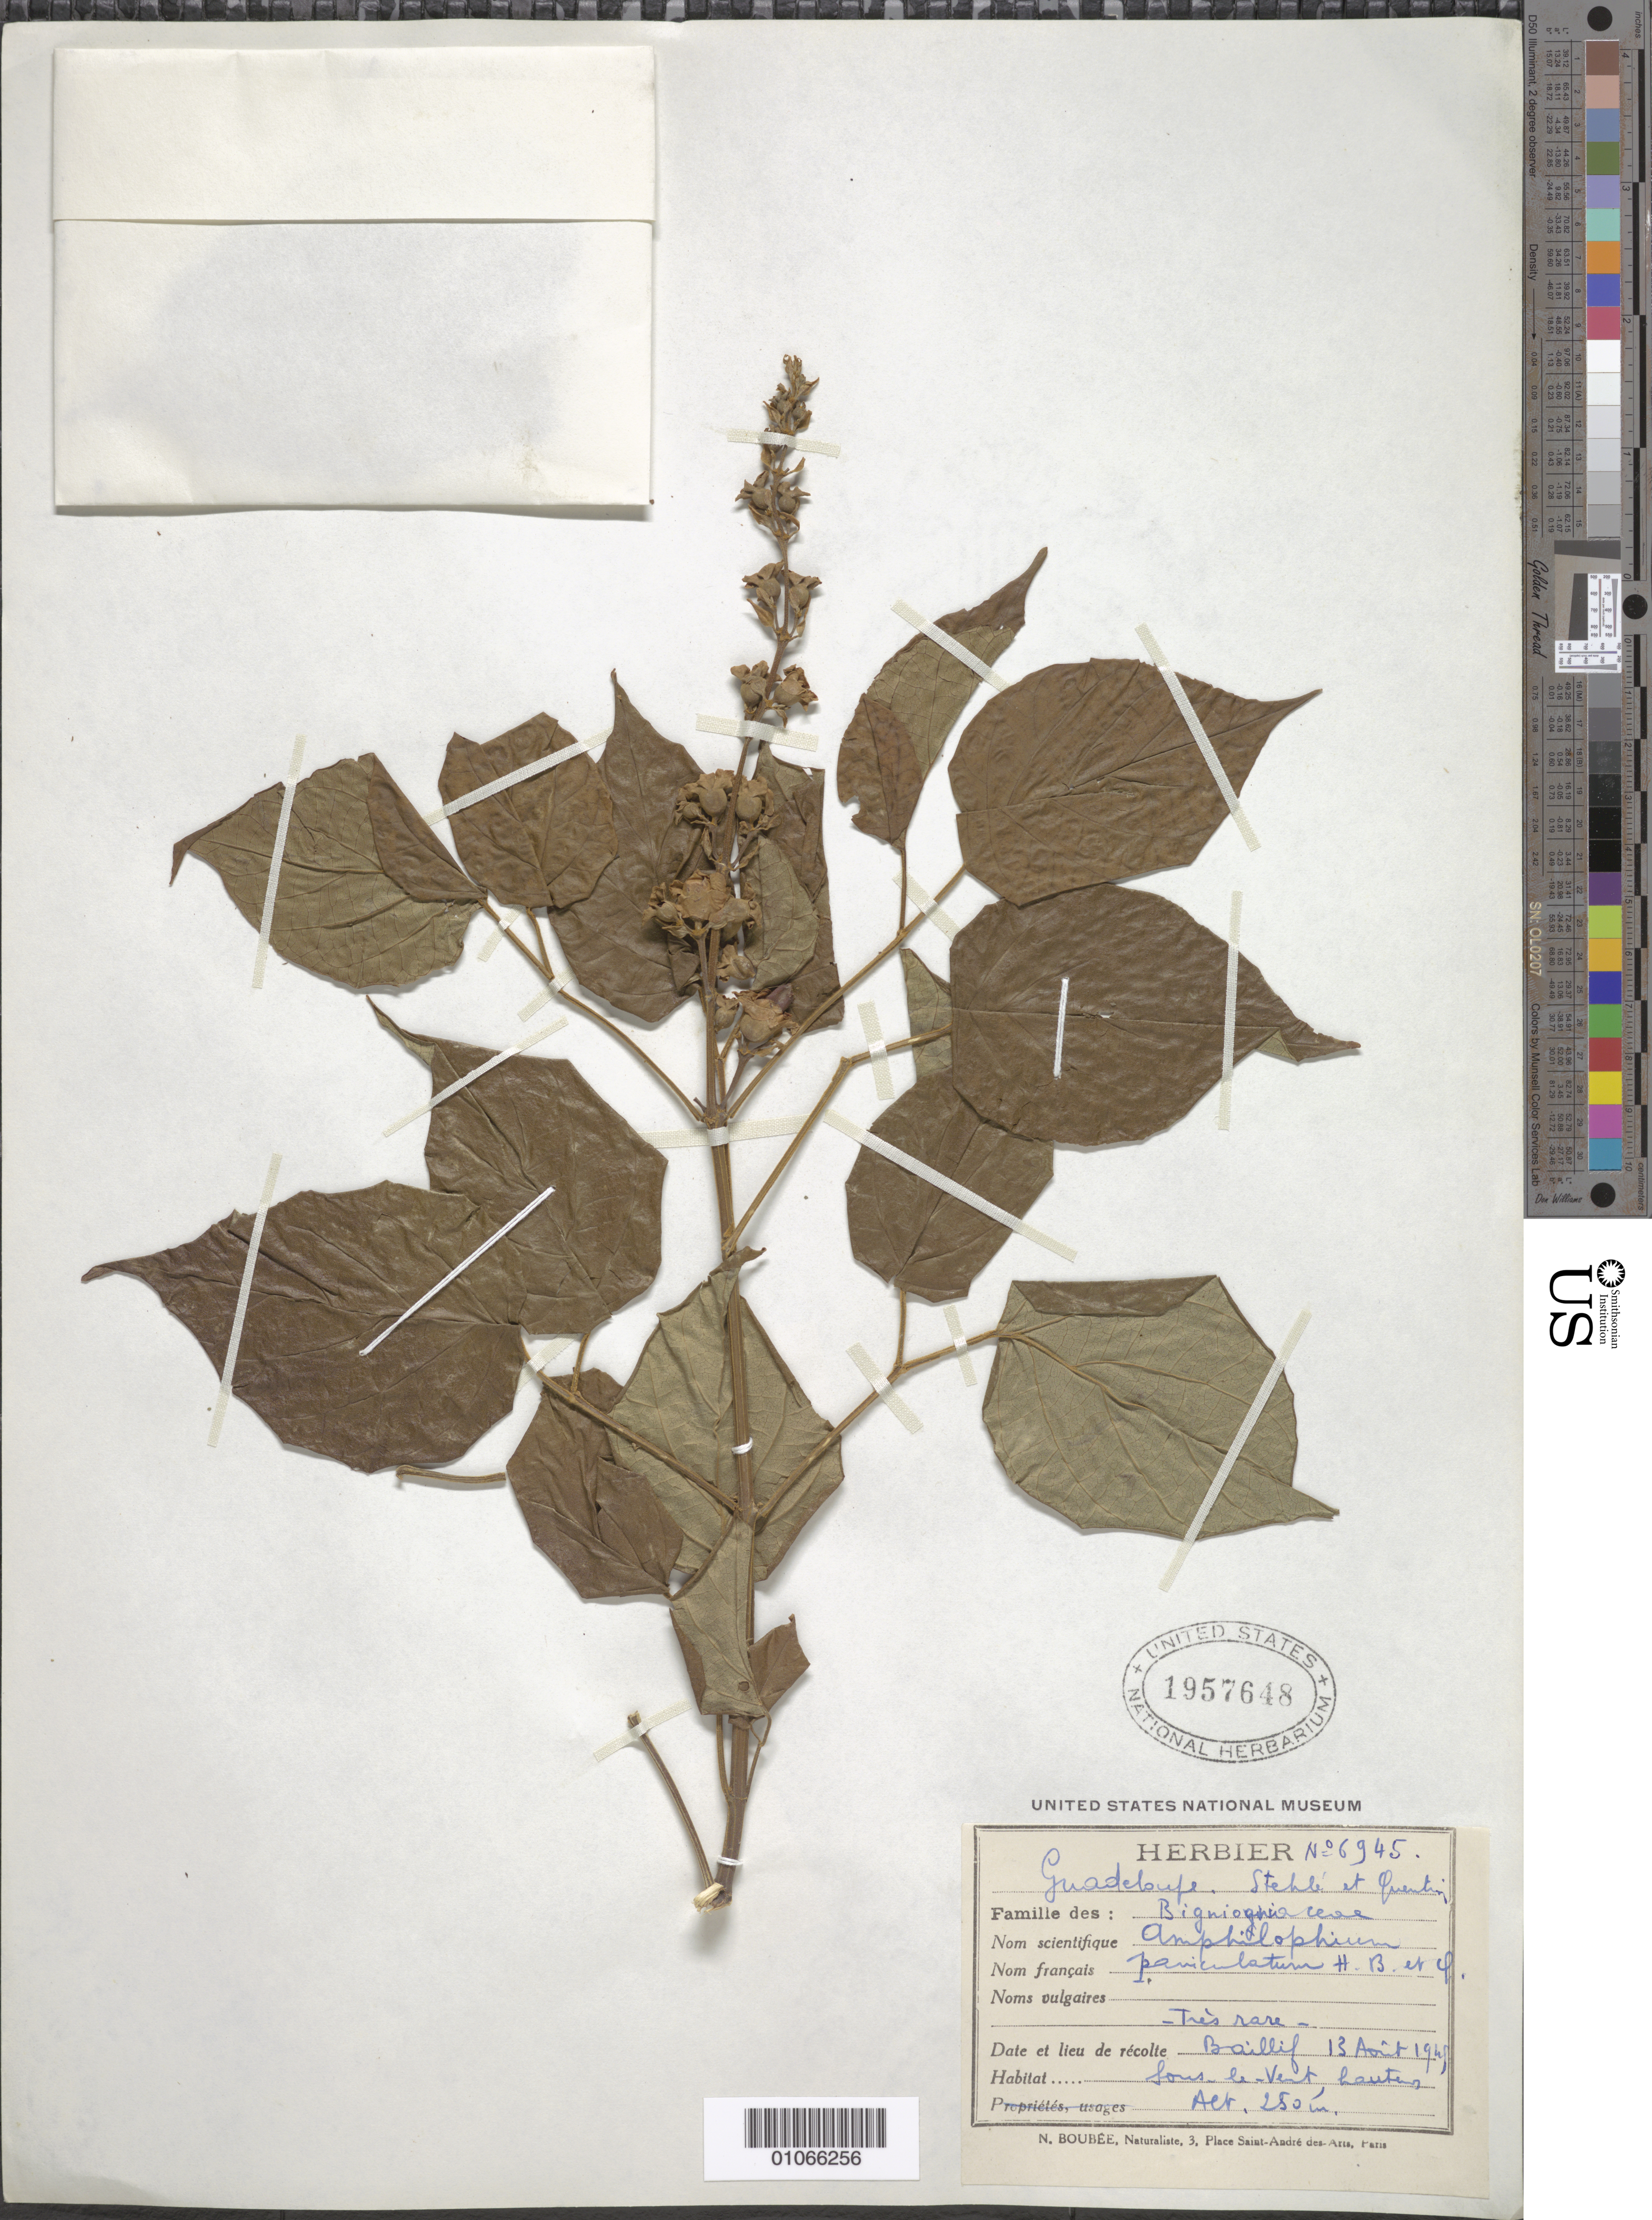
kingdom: Plantae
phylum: Tracheophyta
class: Magnoliopsida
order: Lamiales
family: Bignoniaceae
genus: Amphilophium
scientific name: Amphilophium paniculatum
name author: (L.) Kunth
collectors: H. Stehlé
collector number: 6945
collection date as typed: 13 Aug 1945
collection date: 1945-08-13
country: Guadeloupe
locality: Baillif?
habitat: Très rare. Sous le vent, hautes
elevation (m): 250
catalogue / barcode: US 1957648